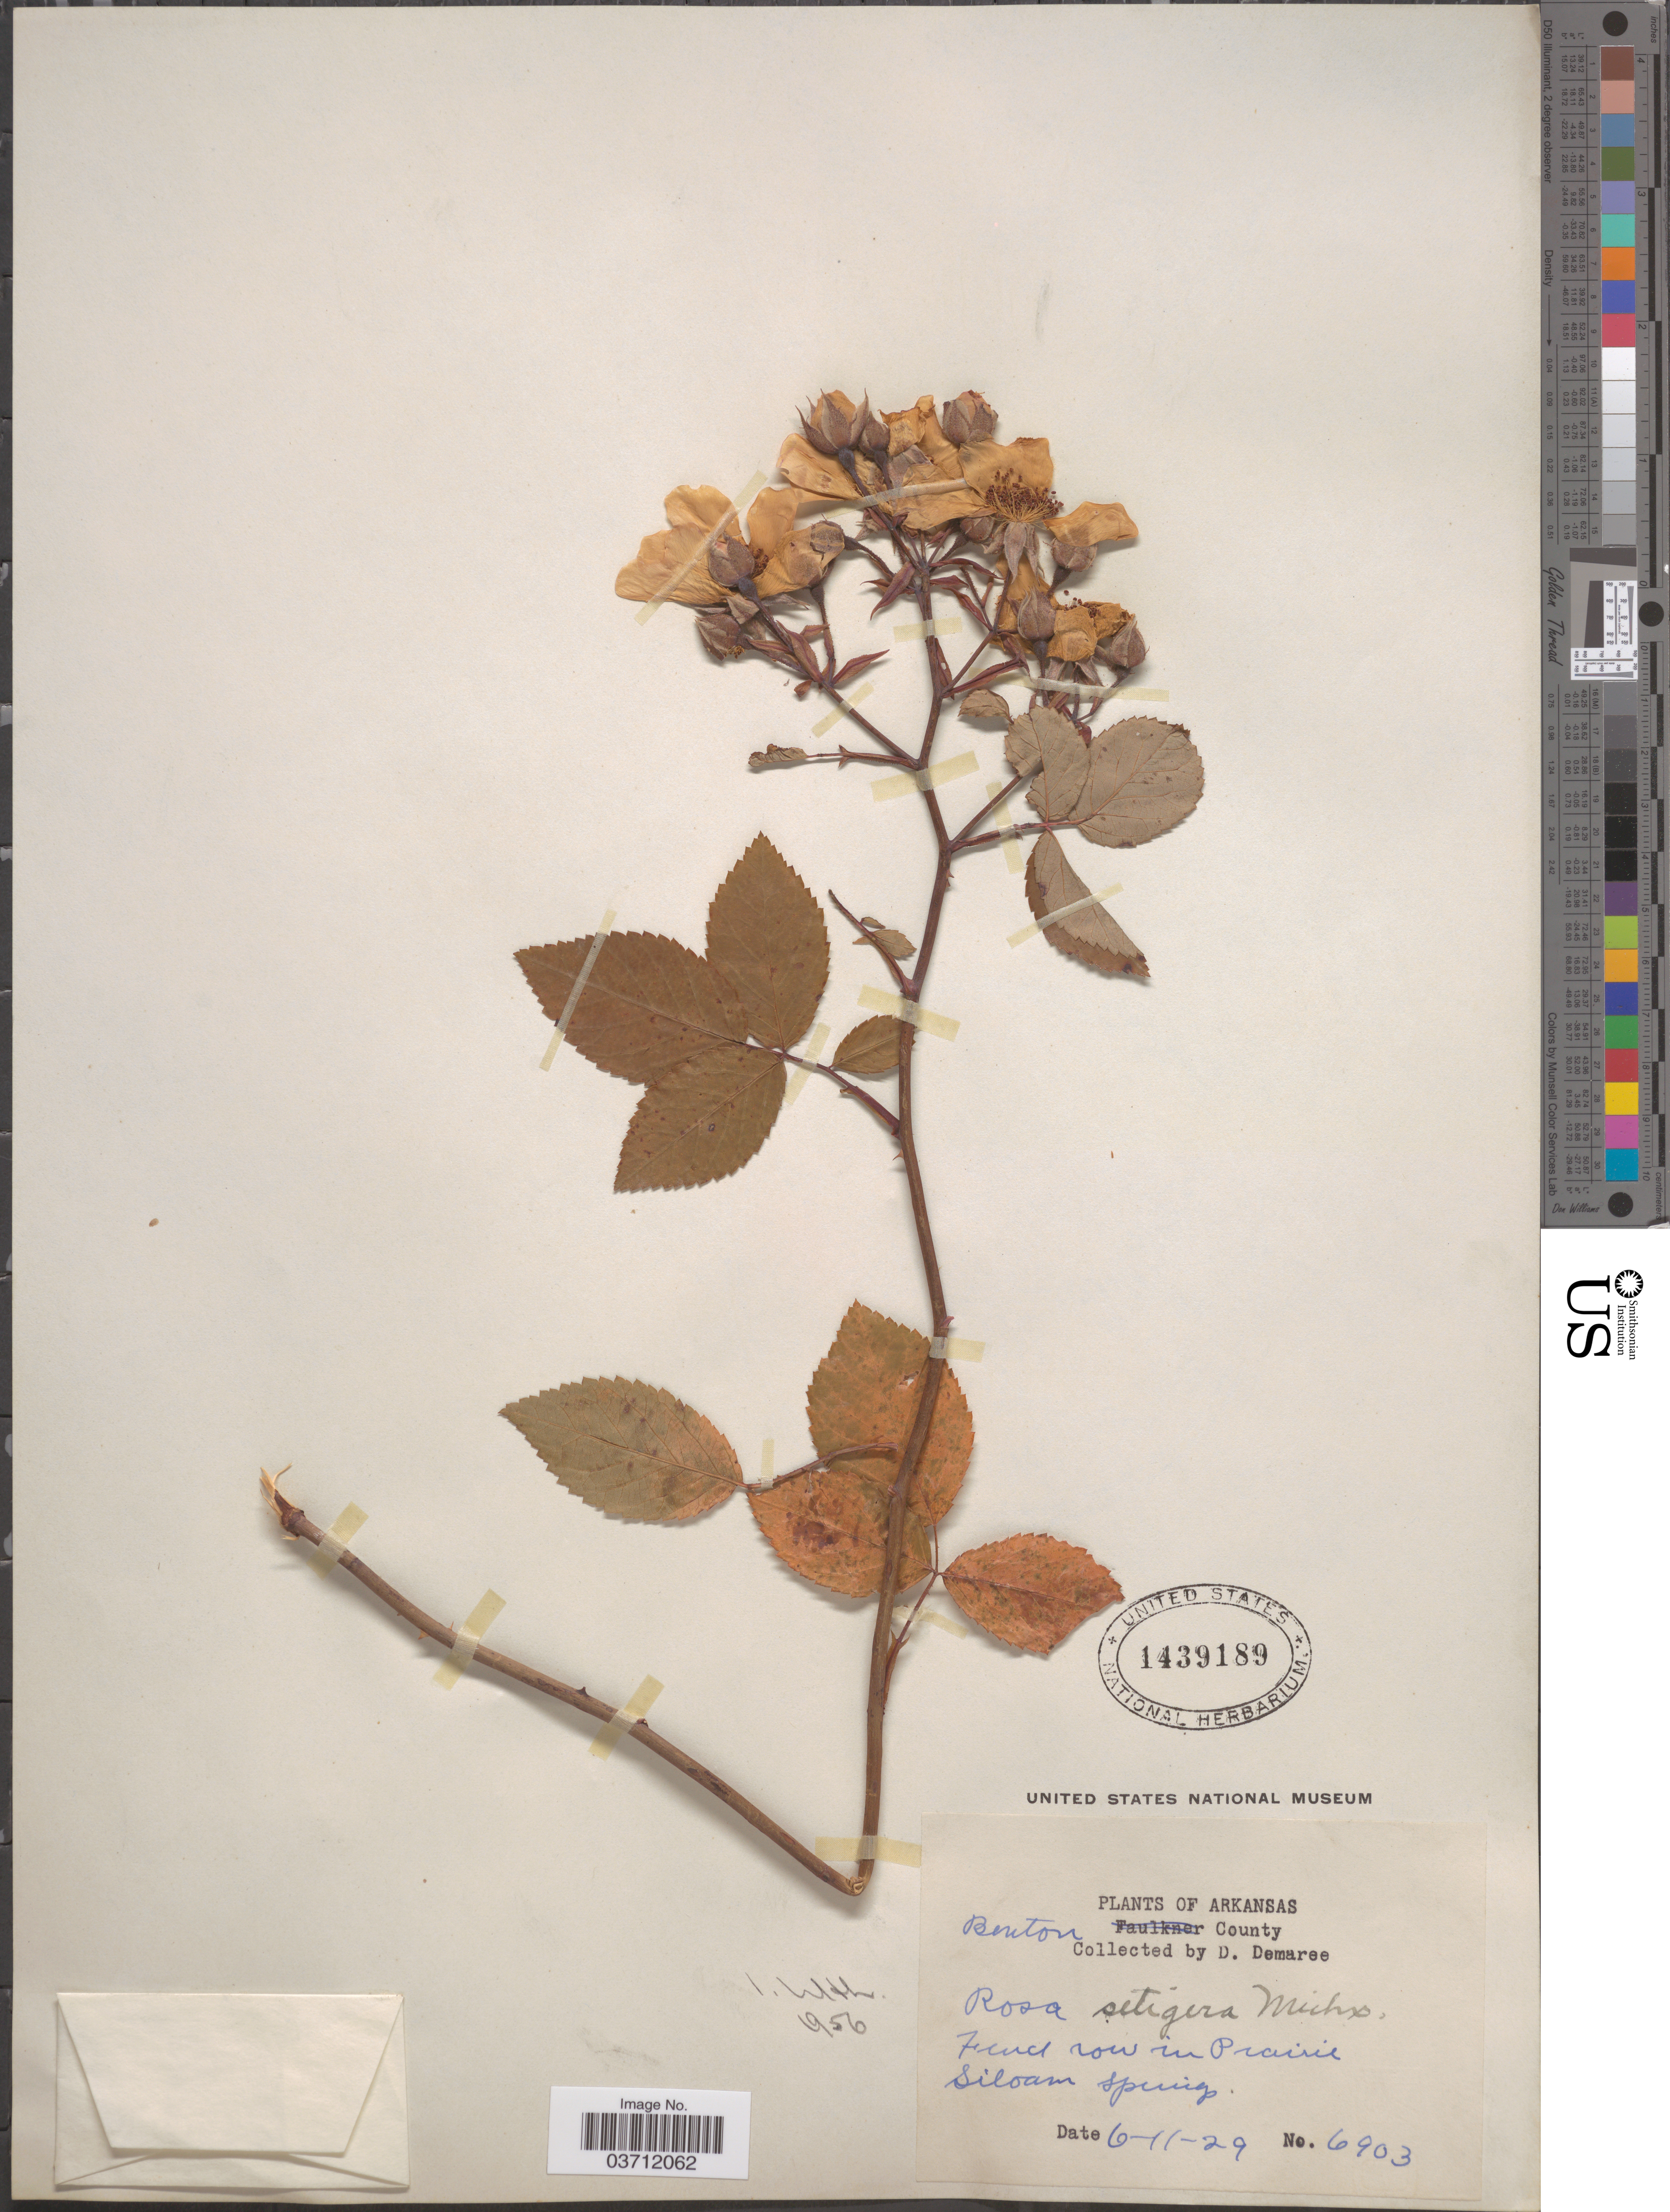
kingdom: Plantae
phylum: Tracheophyta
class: Magnoliopsida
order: Rosales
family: Rosaceae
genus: Rosa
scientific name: Rosa setigera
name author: Michx.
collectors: D. Demaree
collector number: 6903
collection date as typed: Transcribed d/m/y: 11/6/29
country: United States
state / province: Arkansas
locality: Benton County. Fence row in Prairie Siloam Spring.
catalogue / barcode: US 1439189